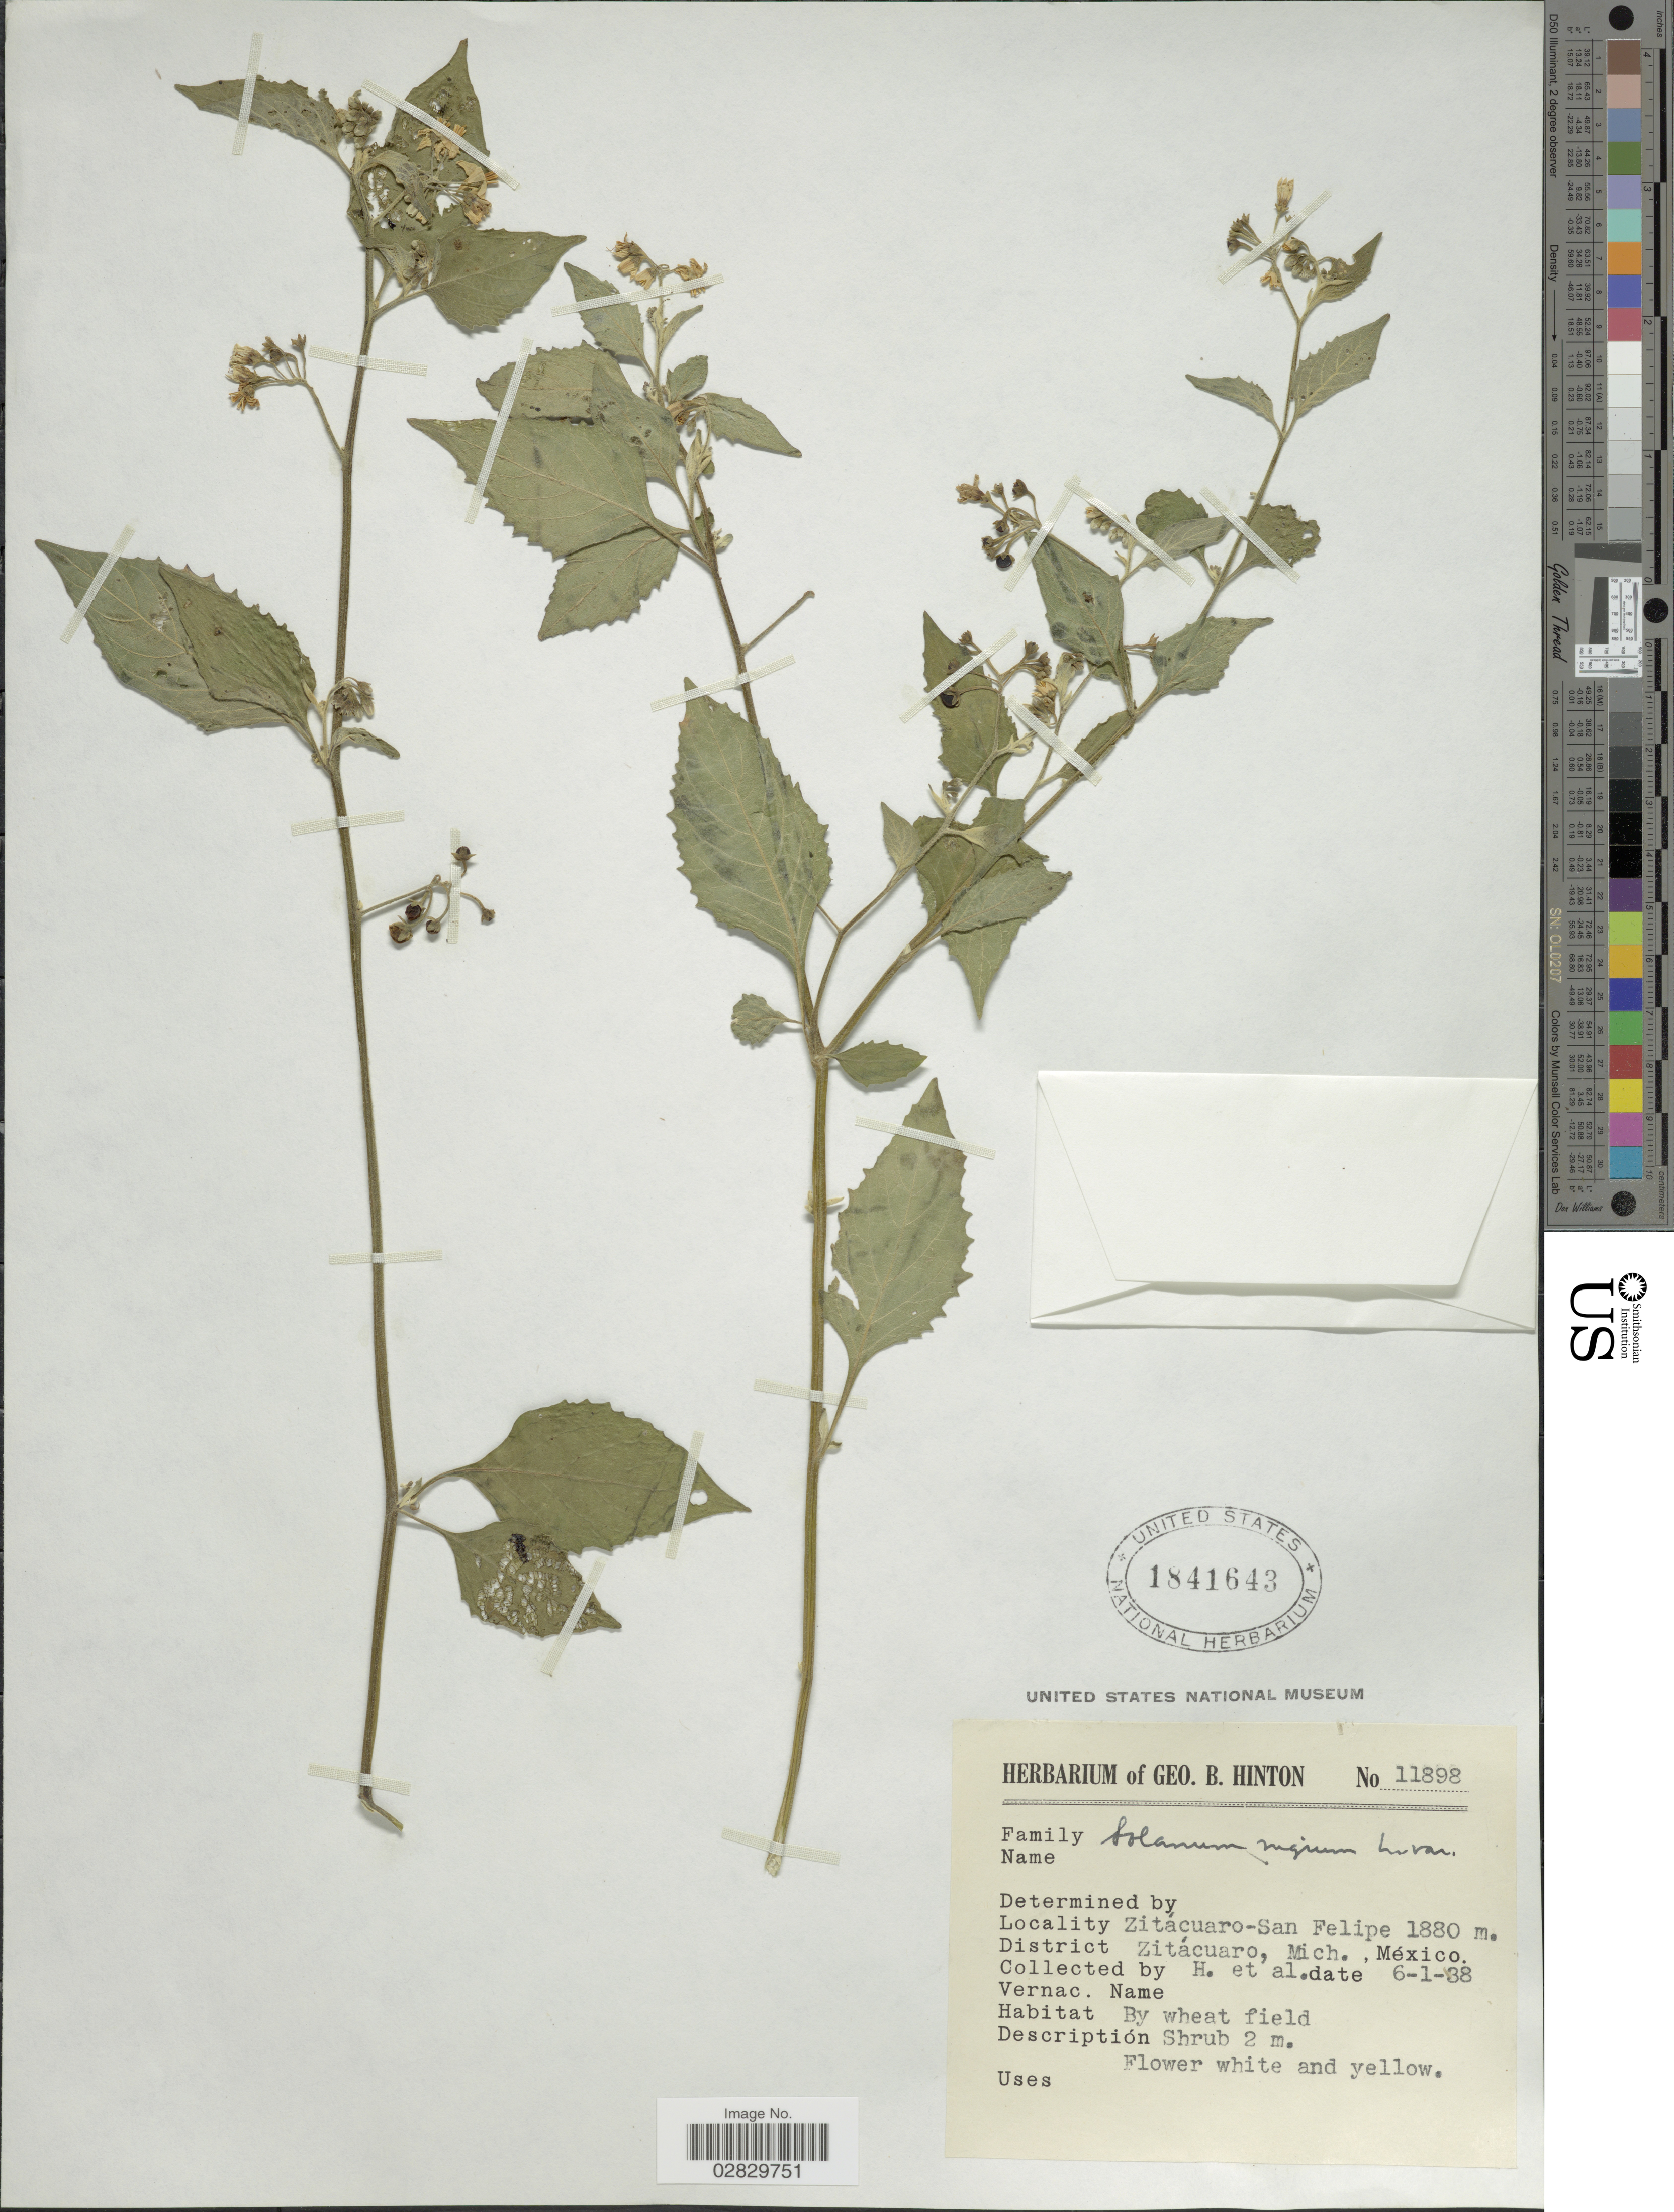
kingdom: Plantae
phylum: Tracheophyta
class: Magnoliopsida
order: Solanales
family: Solanaceae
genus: Solanum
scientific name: Solanum douglasii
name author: Dunal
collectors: G. B. Hinton & et al.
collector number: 11898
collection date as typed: Transcribed d/m/y: 6/1/38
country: Mexico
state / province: Michoacán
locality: Zitácuaro-San Felipe, District Zitácuaro, Mich.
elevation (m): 1880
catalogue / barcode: US 1841643